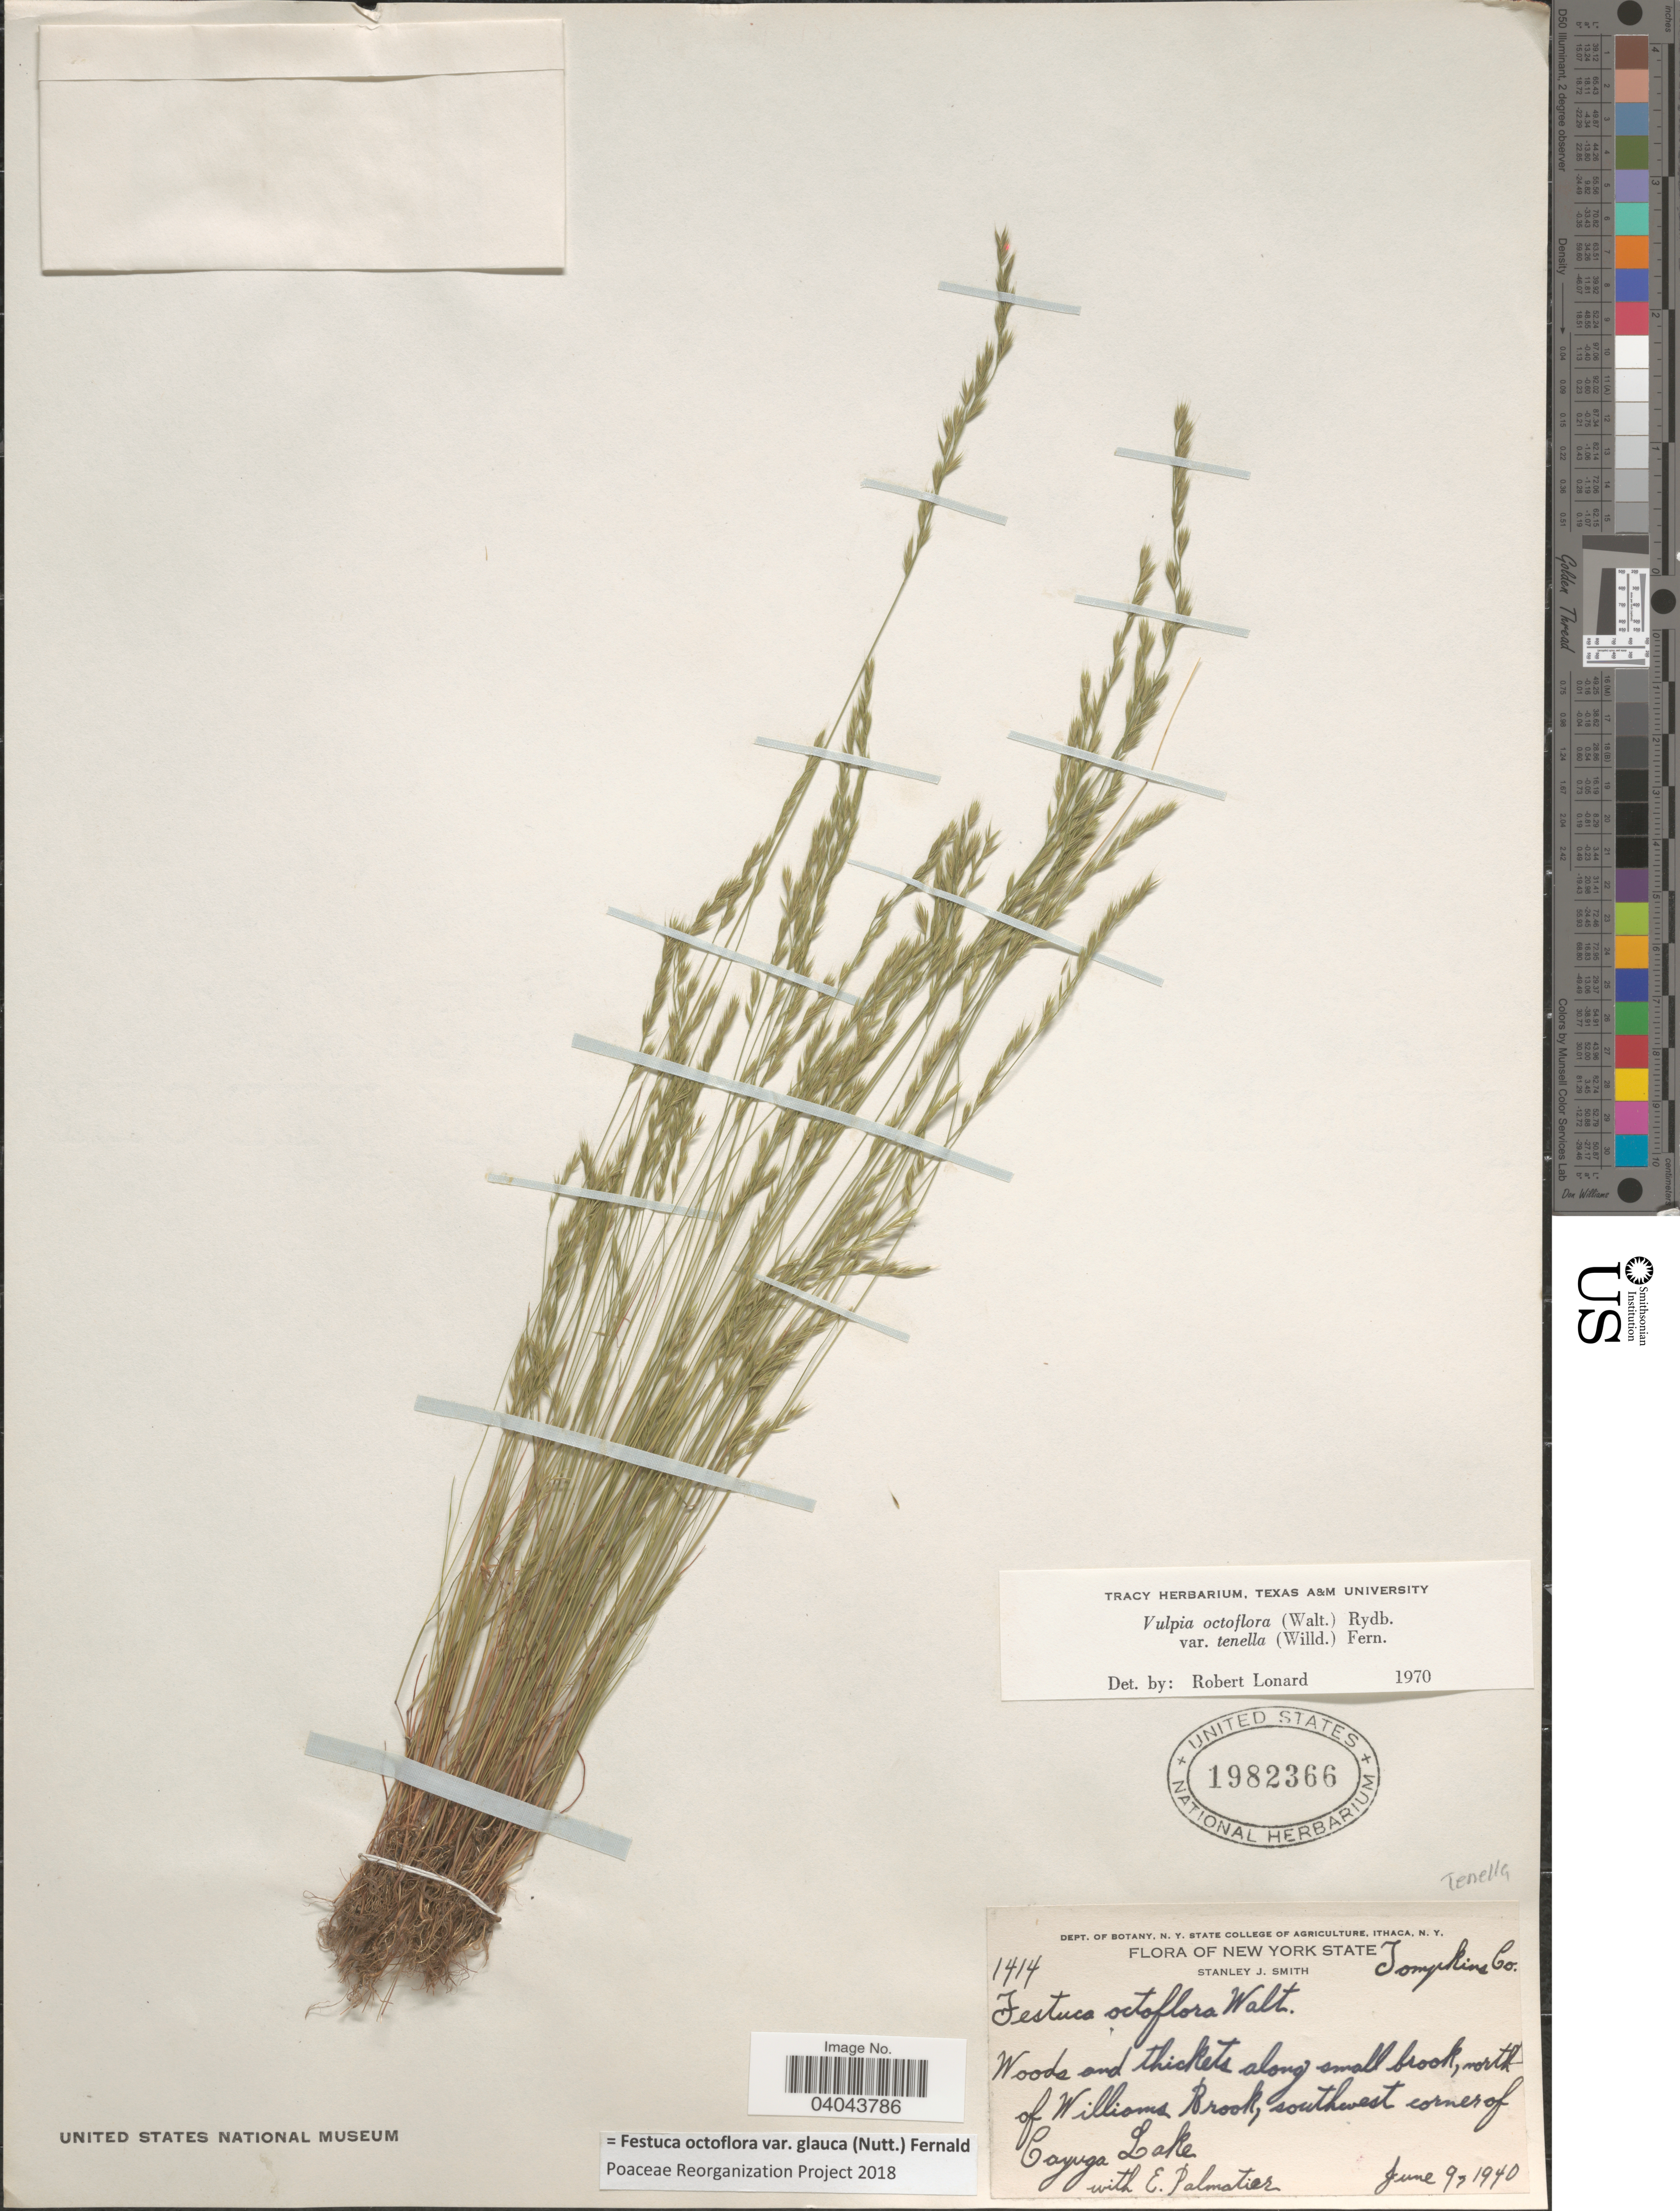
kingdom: Plantae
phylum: Tracheophyta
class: Liliopsida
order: Poales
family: Poaceae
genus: Festuca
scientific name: Festuca octoflora var. glauca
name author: (Nutt.) Fernald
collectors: S. Smith & E. Palmatier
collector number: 1414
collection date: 1940-06-09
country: United States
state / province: New York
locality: Tompkins Co. North of Williams Brook, southwest corner of Cayuga Lake.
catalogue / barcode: US 1982366